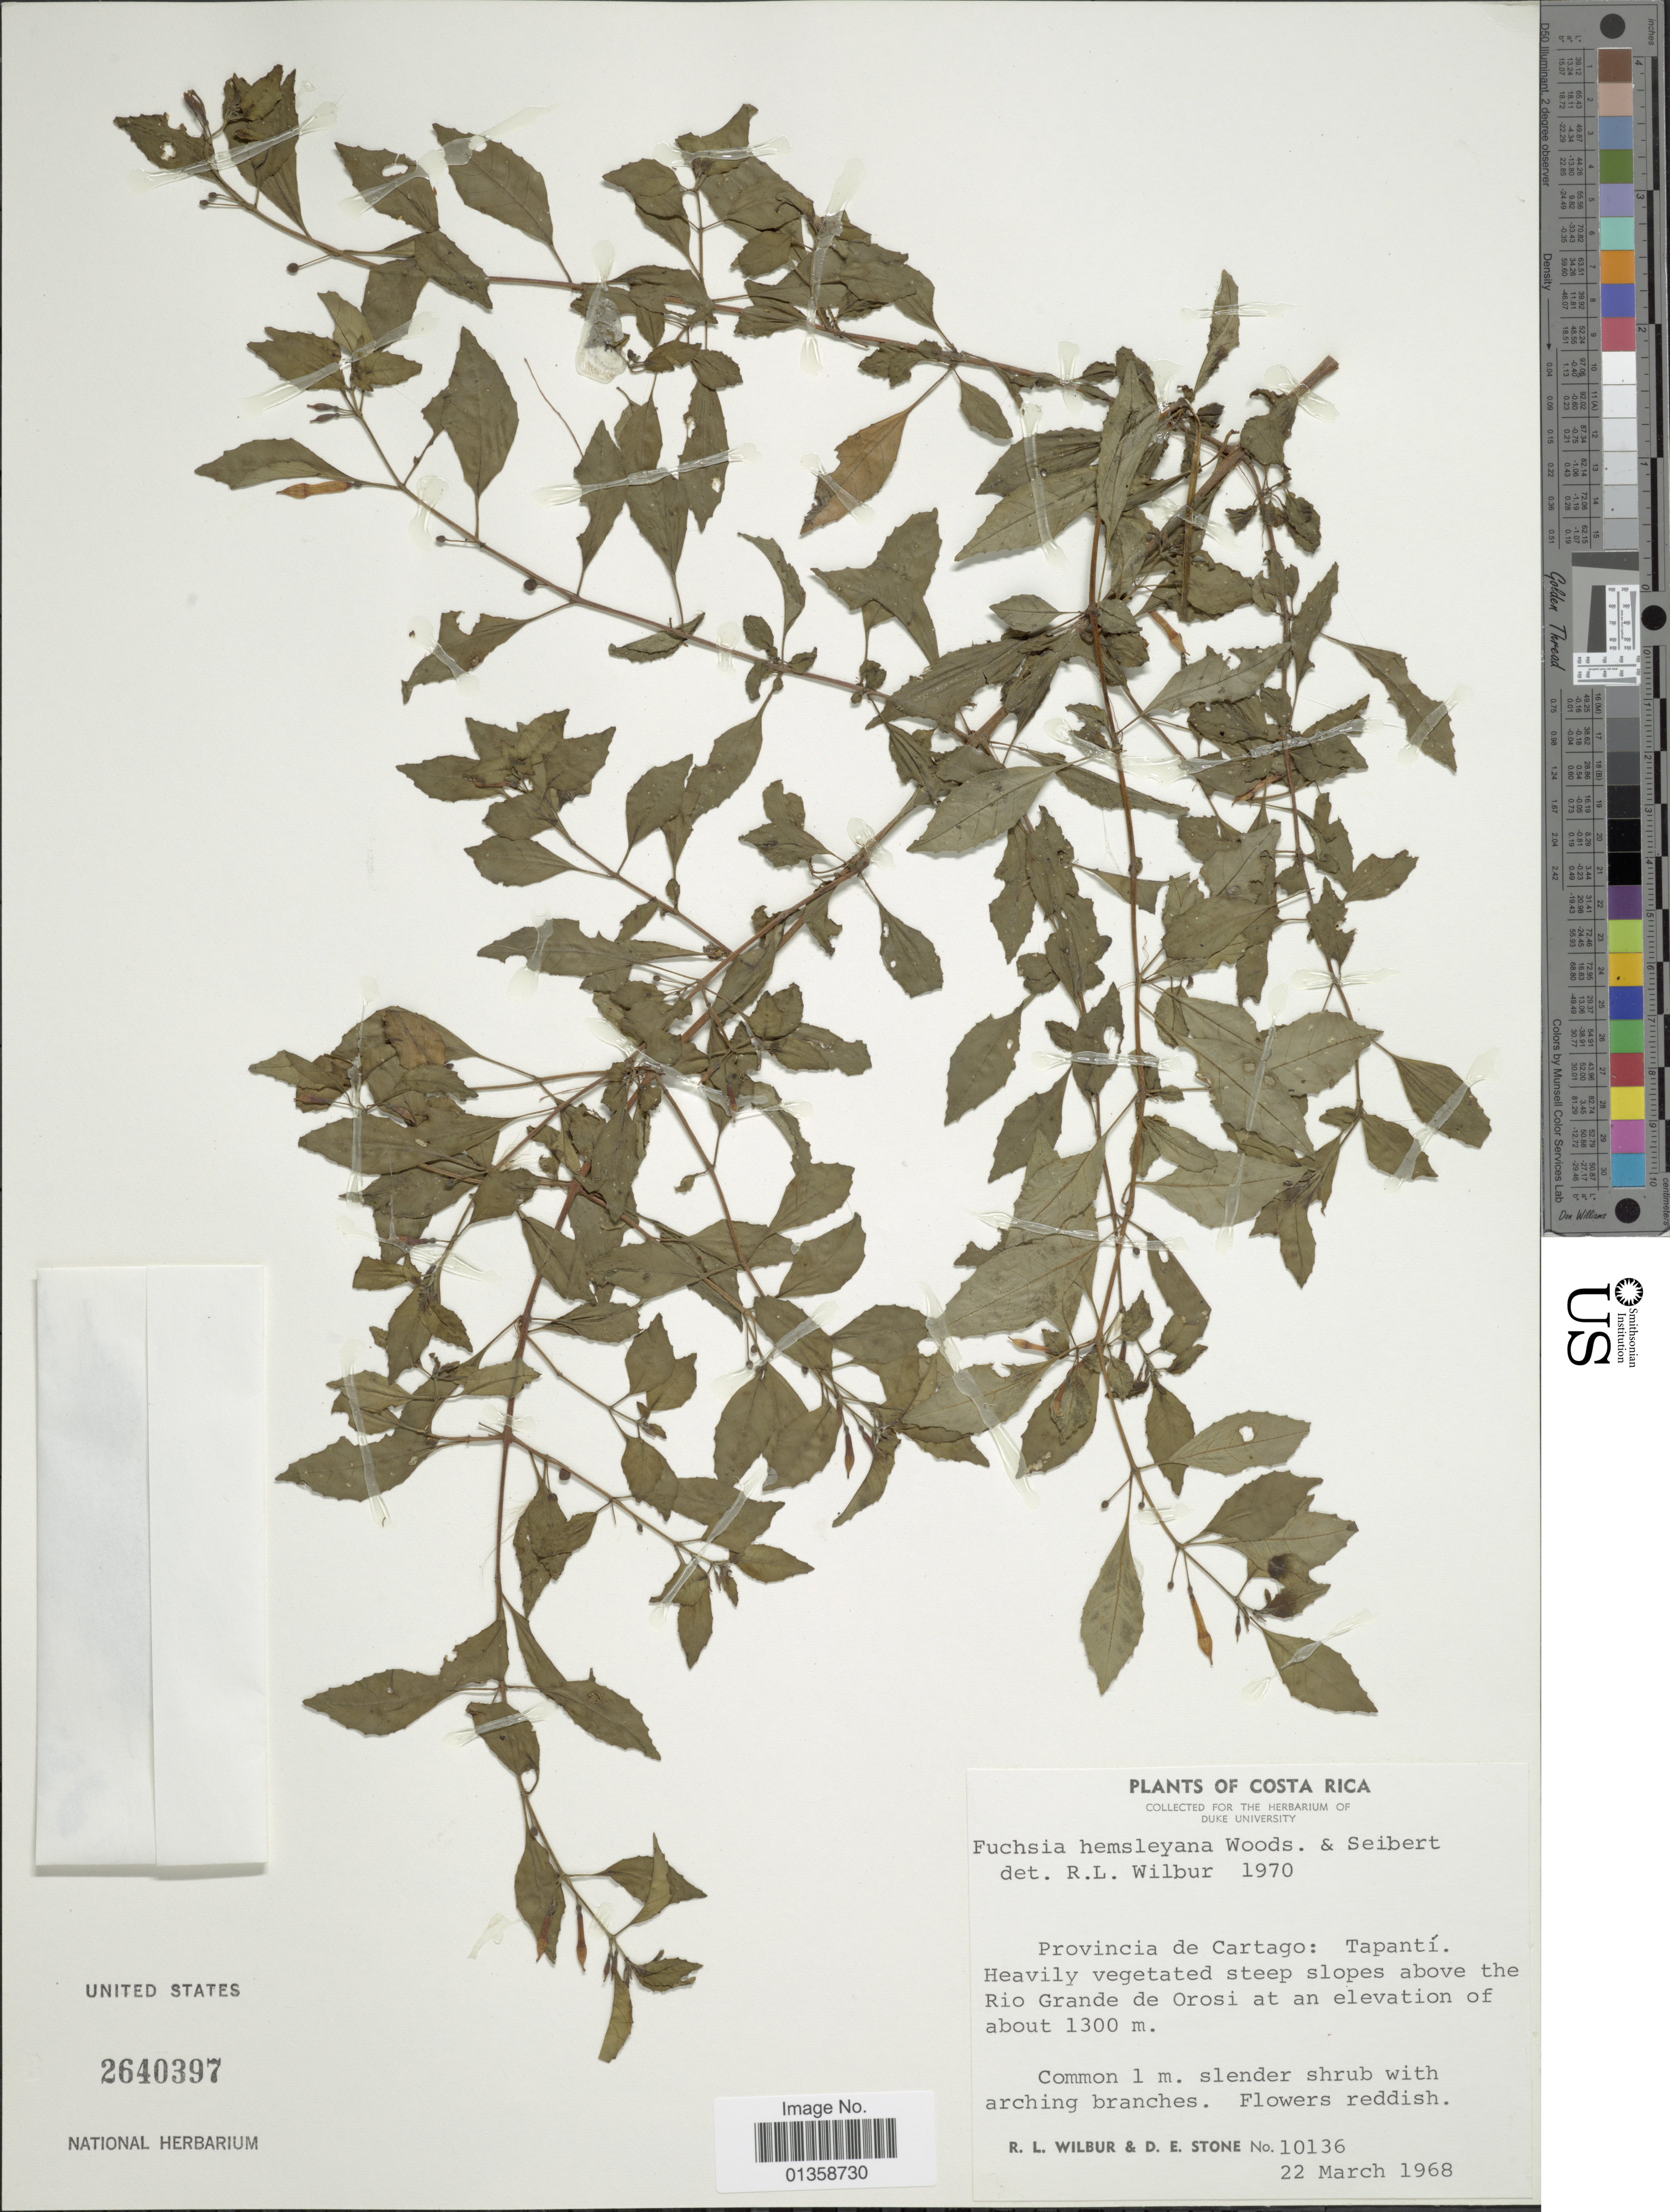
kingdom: Plantae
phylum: Tracheophyta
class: Magnoliopsida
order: Myrtales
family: Onagraceae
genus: Fuchsia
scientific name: Fuchsia microphylla subsp. hemsleyana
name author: (Woodson & Seibert) Breedlove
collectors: R. L. Wilbur & D. E. Stone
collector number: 10136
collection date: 1968-03-22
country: Costa Rica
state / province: Cartago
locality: Tapantí. Heavily vegetated steep slopes above the Rio Grande de Orosi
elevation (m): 1300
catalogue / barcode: US 2640397